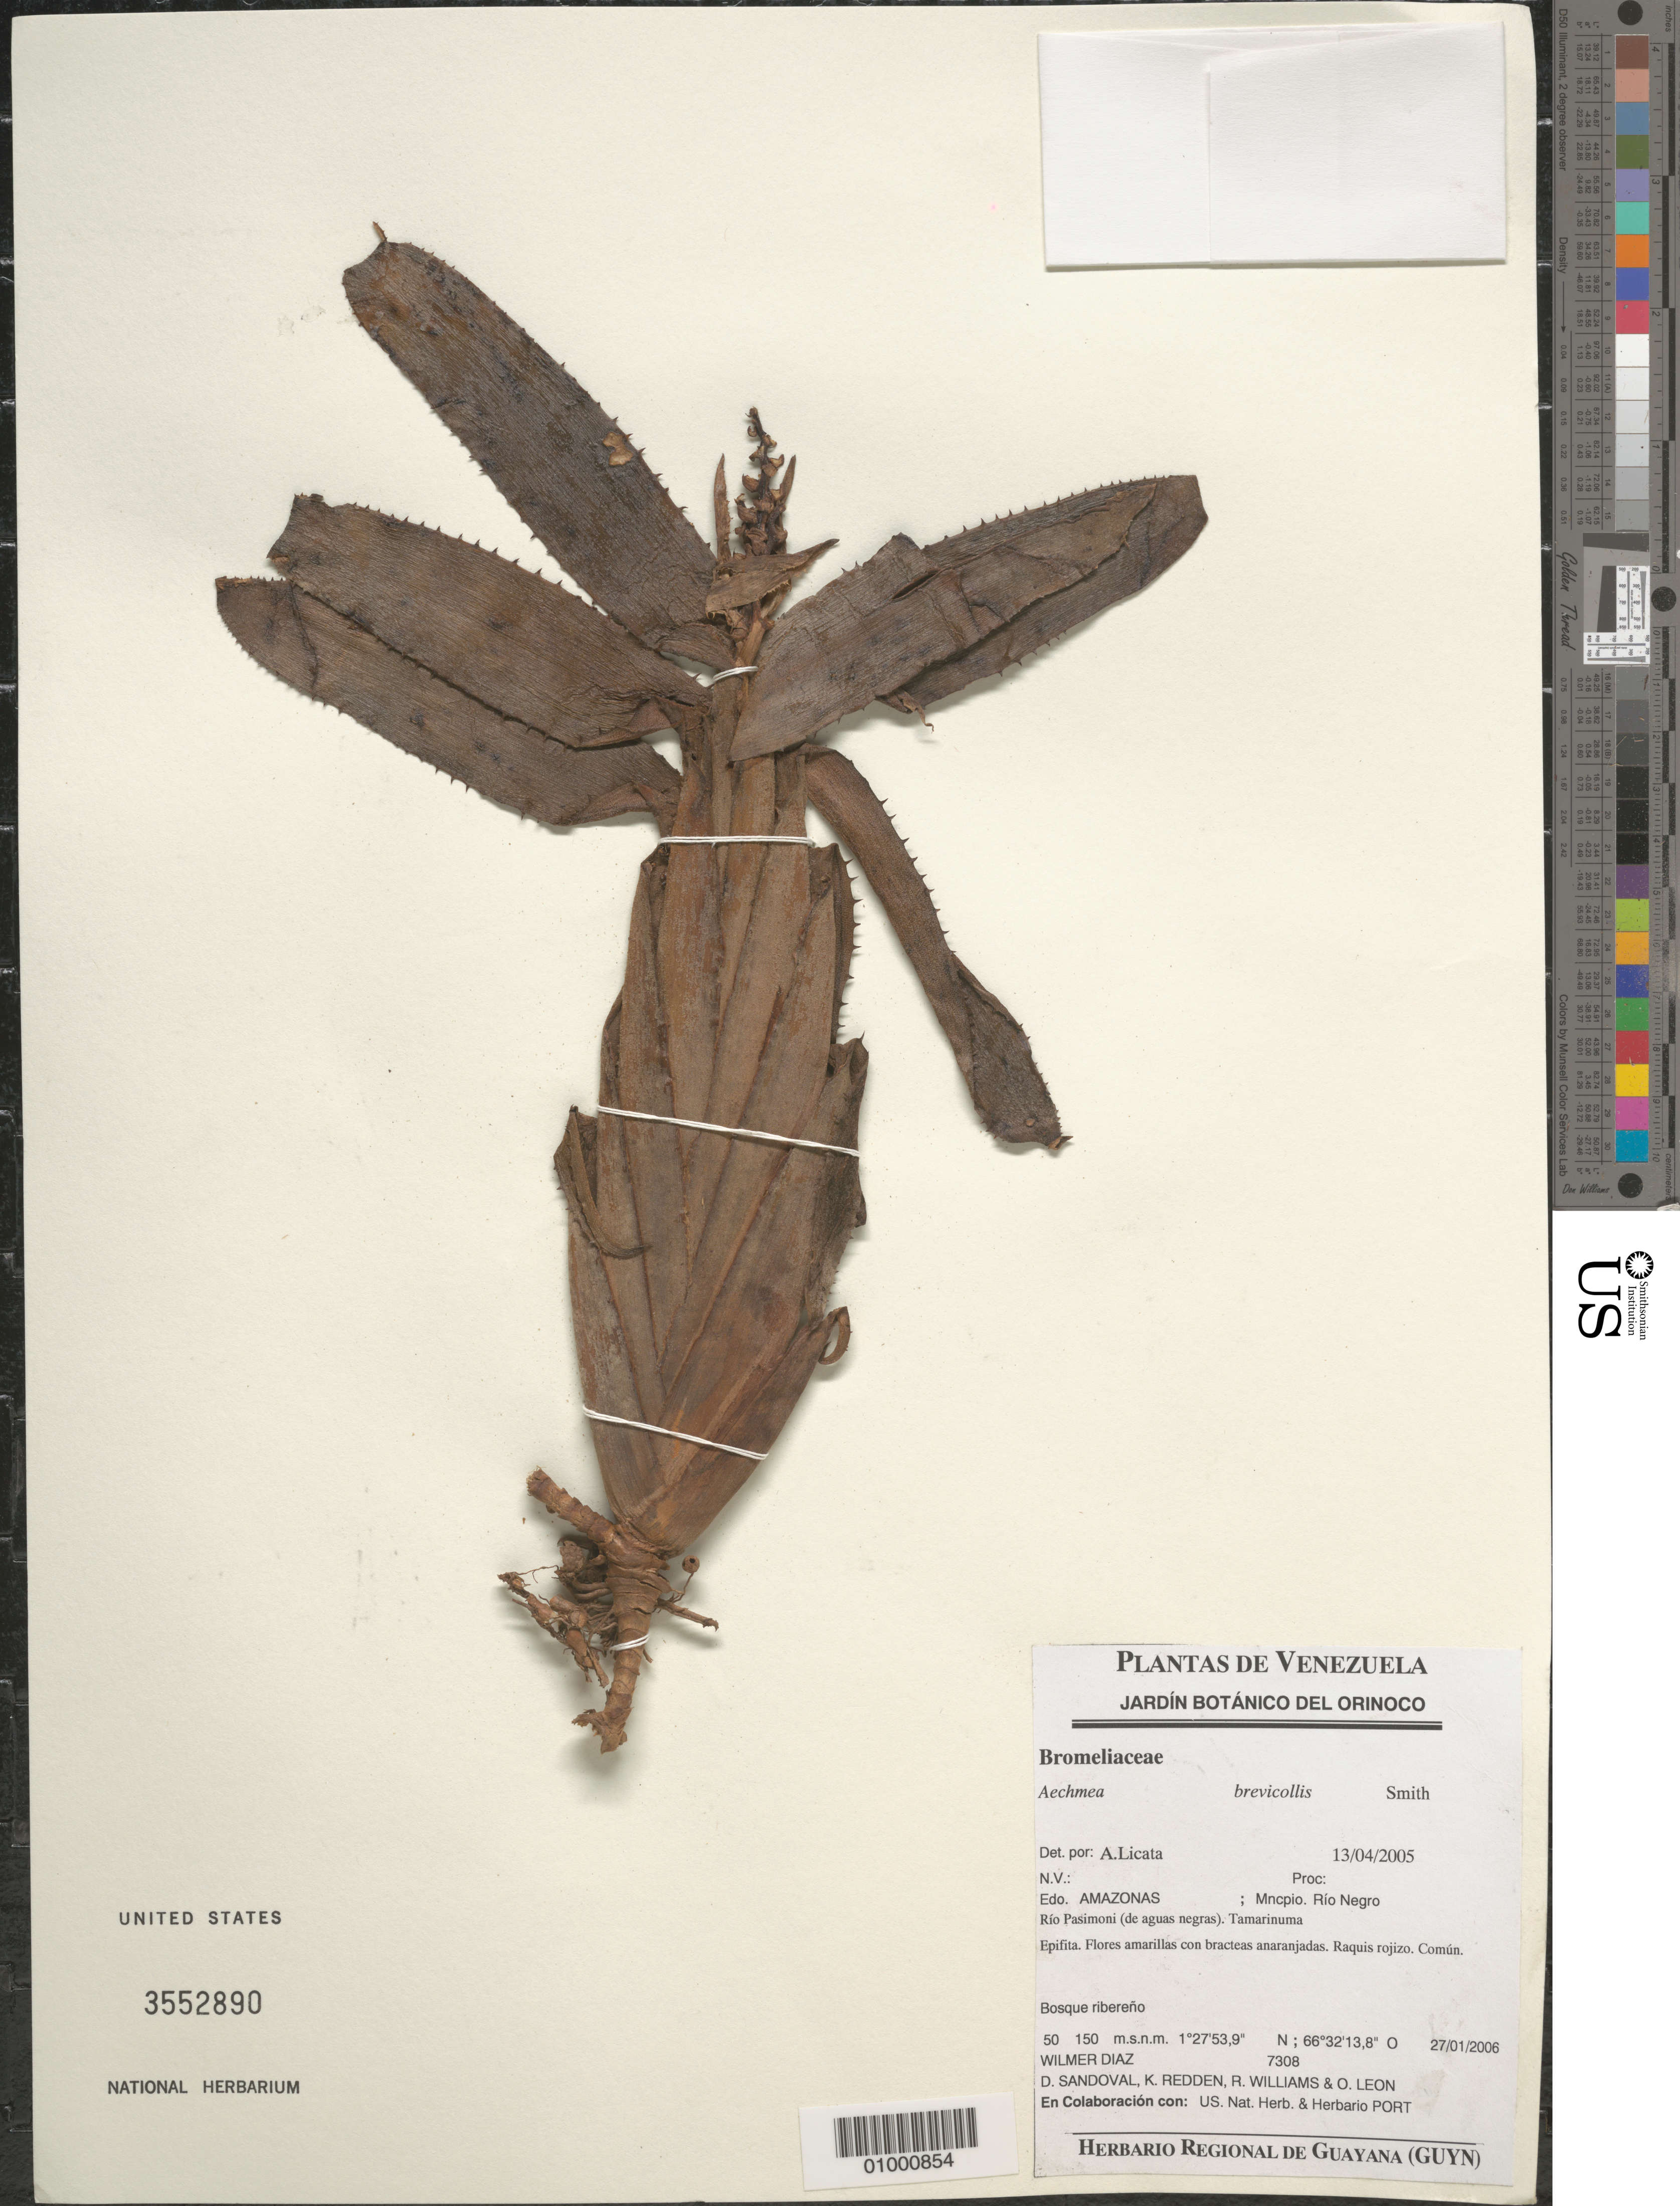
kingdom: Plantae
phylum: Tracheophyta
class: Liliopsida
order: Poales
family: Bromeliaceae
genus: Aechmea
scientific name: Aechmea brevicollis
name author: L.B. Sm.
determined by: Holst, Bruce K.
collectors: W. Díaz P., D. Sandoval, K. M. Redden, R. Williams & O. León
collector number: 7308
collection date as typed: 27-Jan-05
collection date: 2005-01-27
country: Venezuela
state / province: Amazonas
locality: Mun. Río Negro, Río Pasimoni, Tamarinuma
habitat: Bosque ribereño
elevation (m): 50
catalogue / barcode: US 3552890